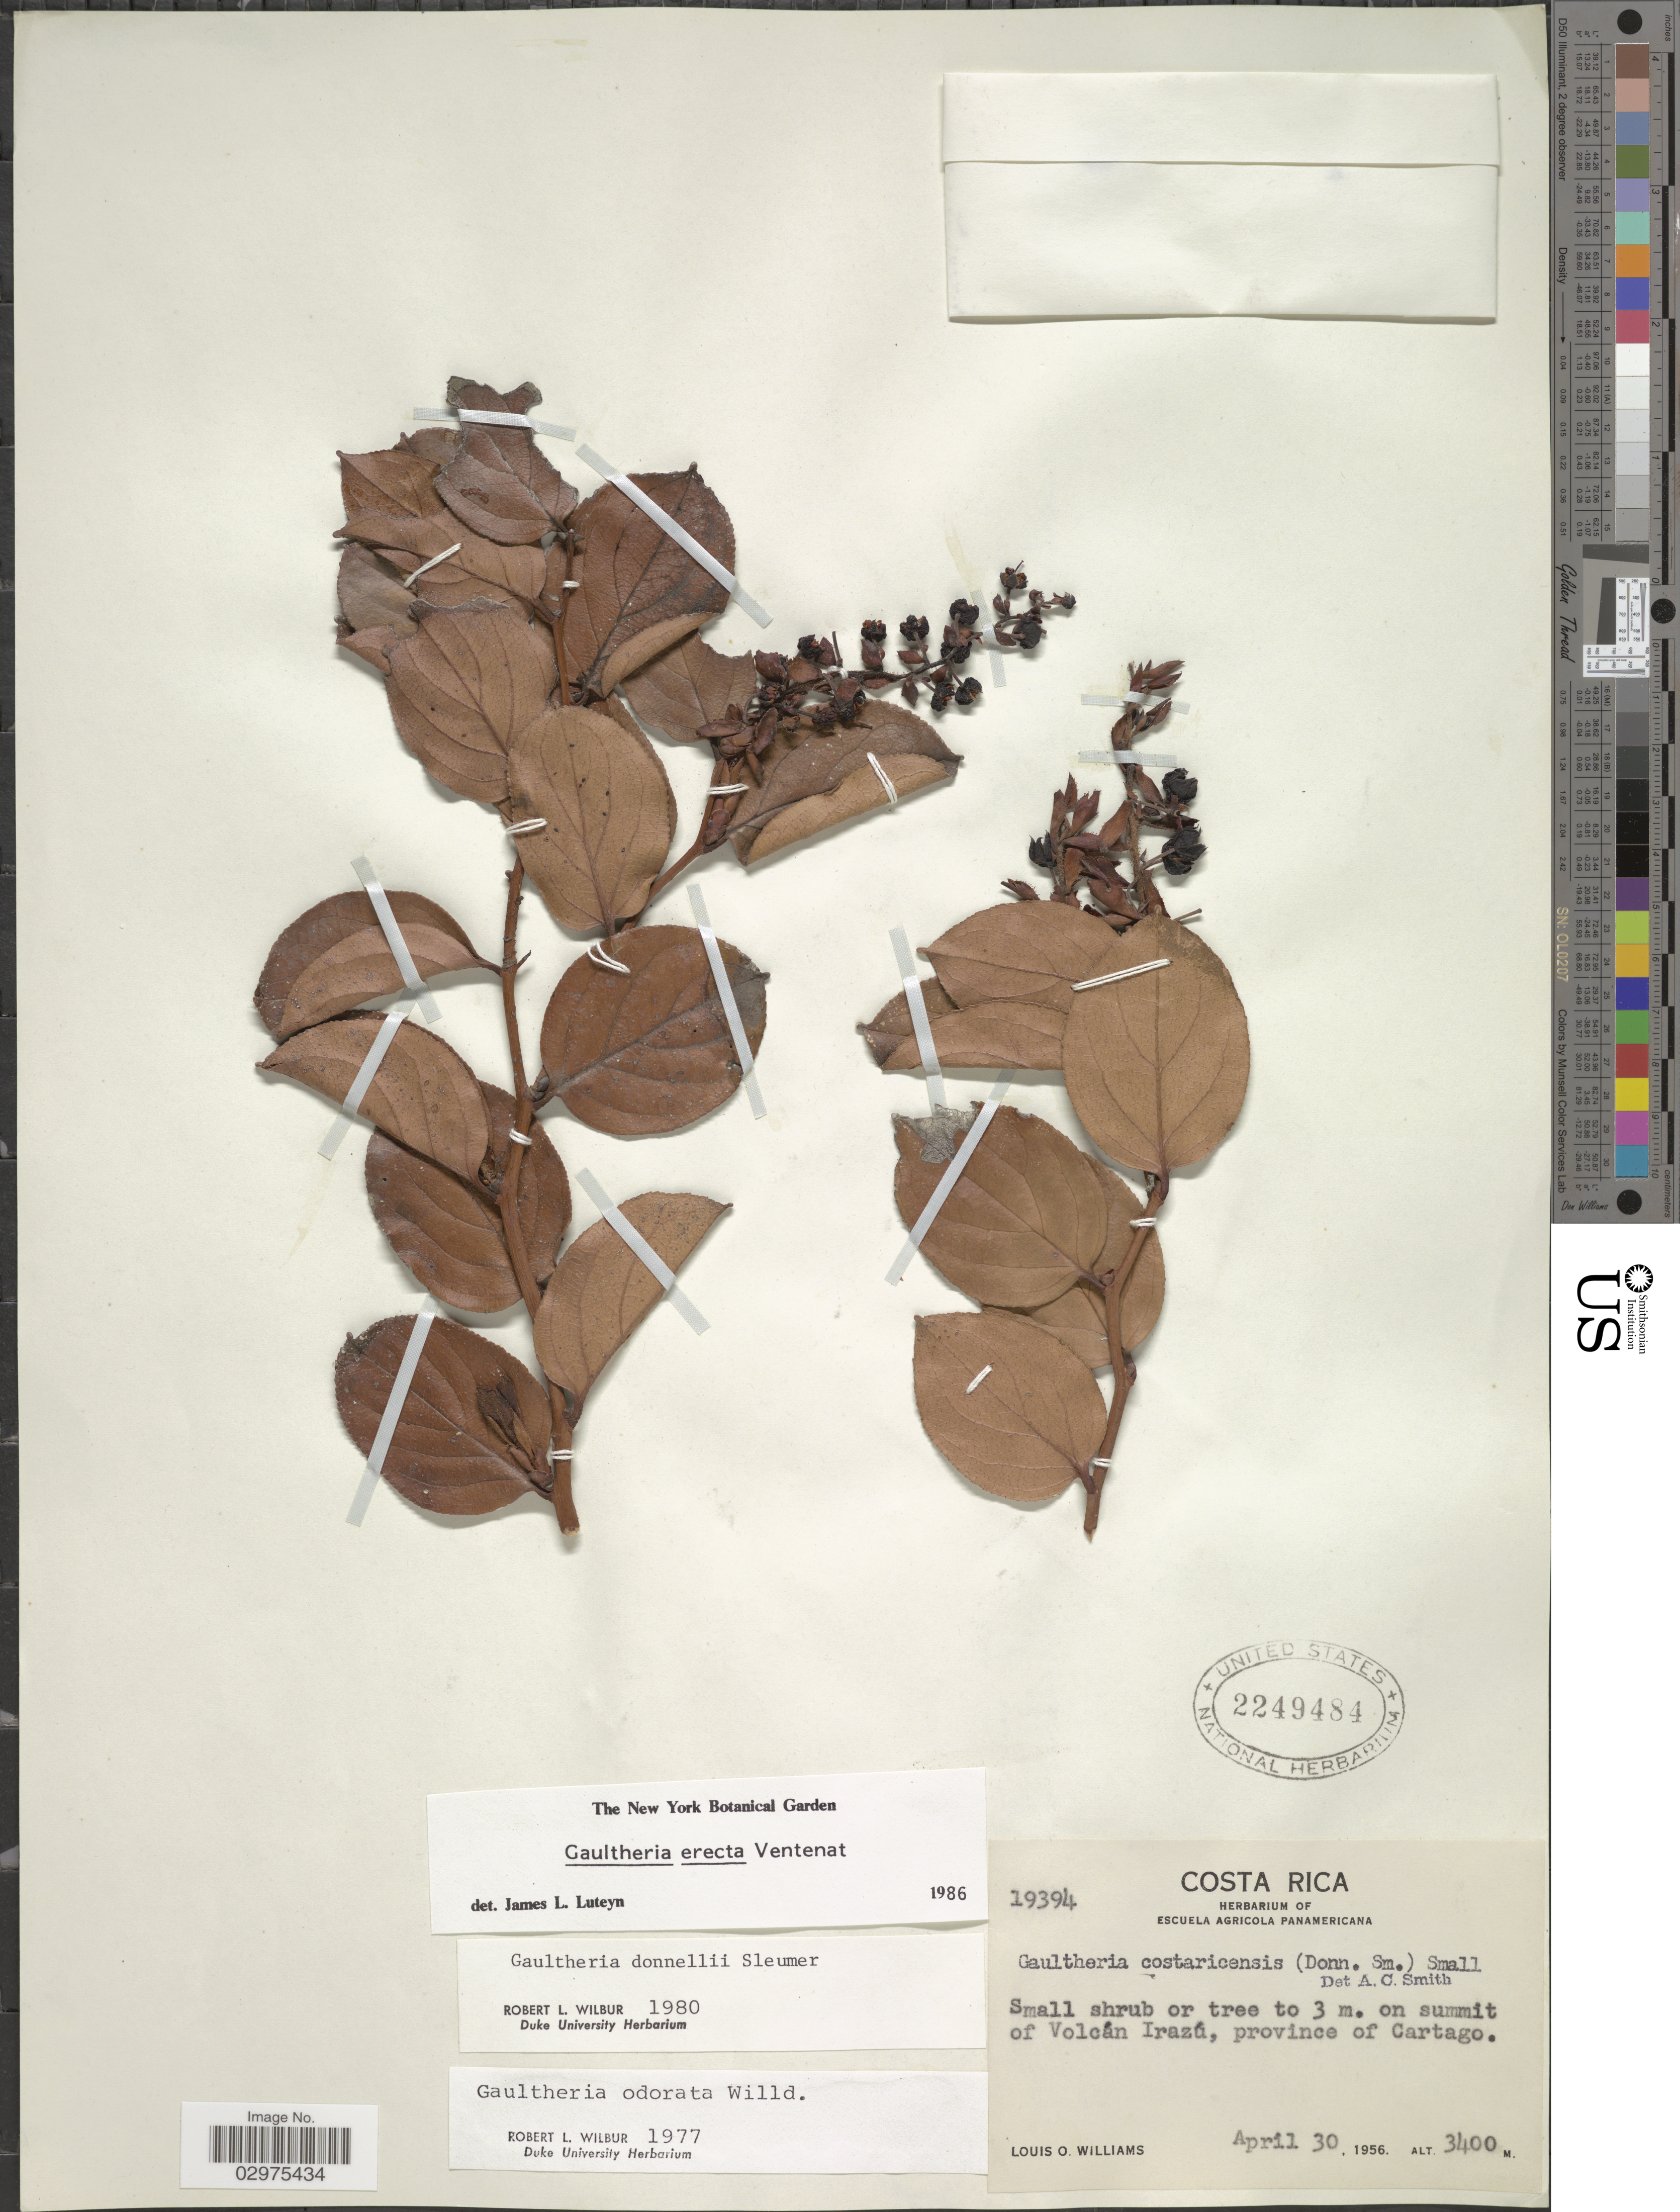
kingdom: Plantae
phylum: Tracheophyta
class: Magnoliopsida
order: Ericales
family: Ericaceae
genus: Gaultheria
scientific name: Gaultheria erecta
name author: Vent.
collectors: L. O. Williams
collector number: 19394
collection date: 1956-04-30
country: Costa Rica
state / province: Cartago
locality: On summit of Volcán Irazú.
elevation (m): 3400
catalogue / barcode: US 2249484